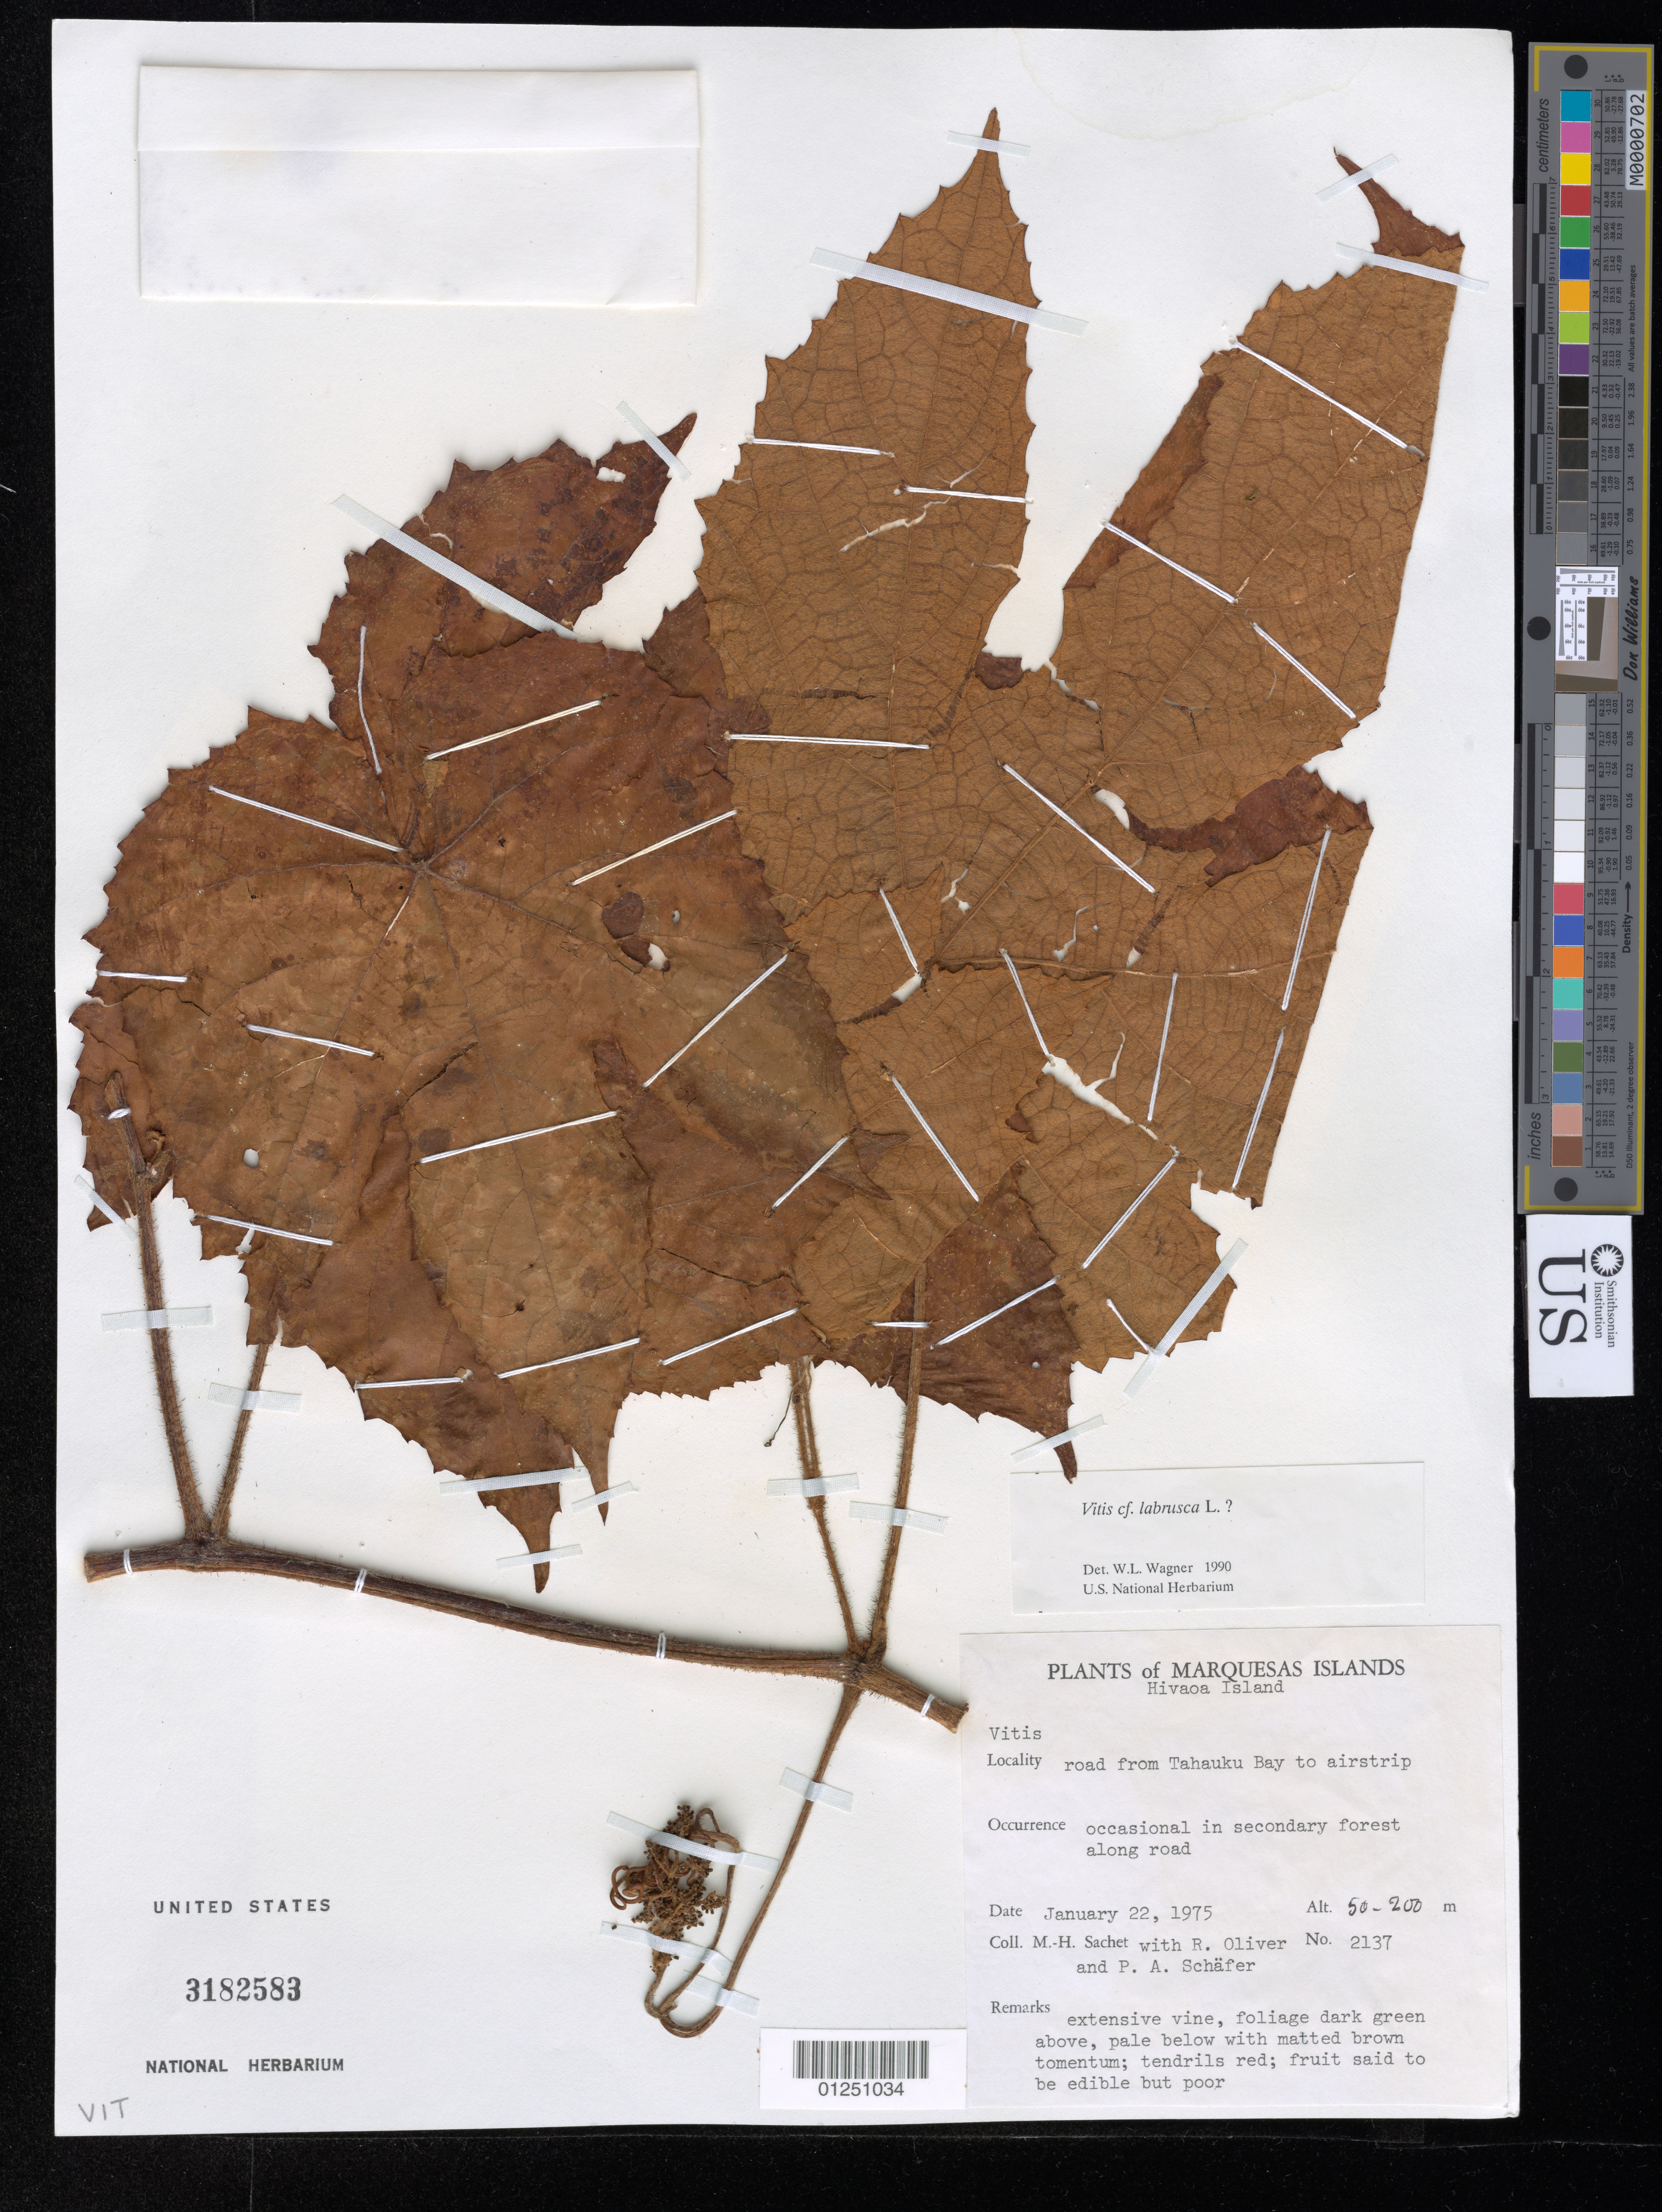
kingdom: Plantae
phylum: Tracheophyta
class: Magnoliopsida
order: Vitales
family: Vitaceae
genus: Vitis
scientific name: Vitis labrusca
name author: L.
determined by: Wagner, W. L., (BOT), Smithsonian Institution - National Museum of Natural History (UNITED STATES)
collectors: M.-H. Sachet, R. L. Oliver & P. A. Schäfer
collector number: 2137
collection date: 1975-01-22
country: French Polynesia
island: Hiva Oa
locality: road from Tahauku Bay to airstrip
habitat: Occasional in secondary forest along road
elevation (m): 50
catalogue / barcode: US 3182583